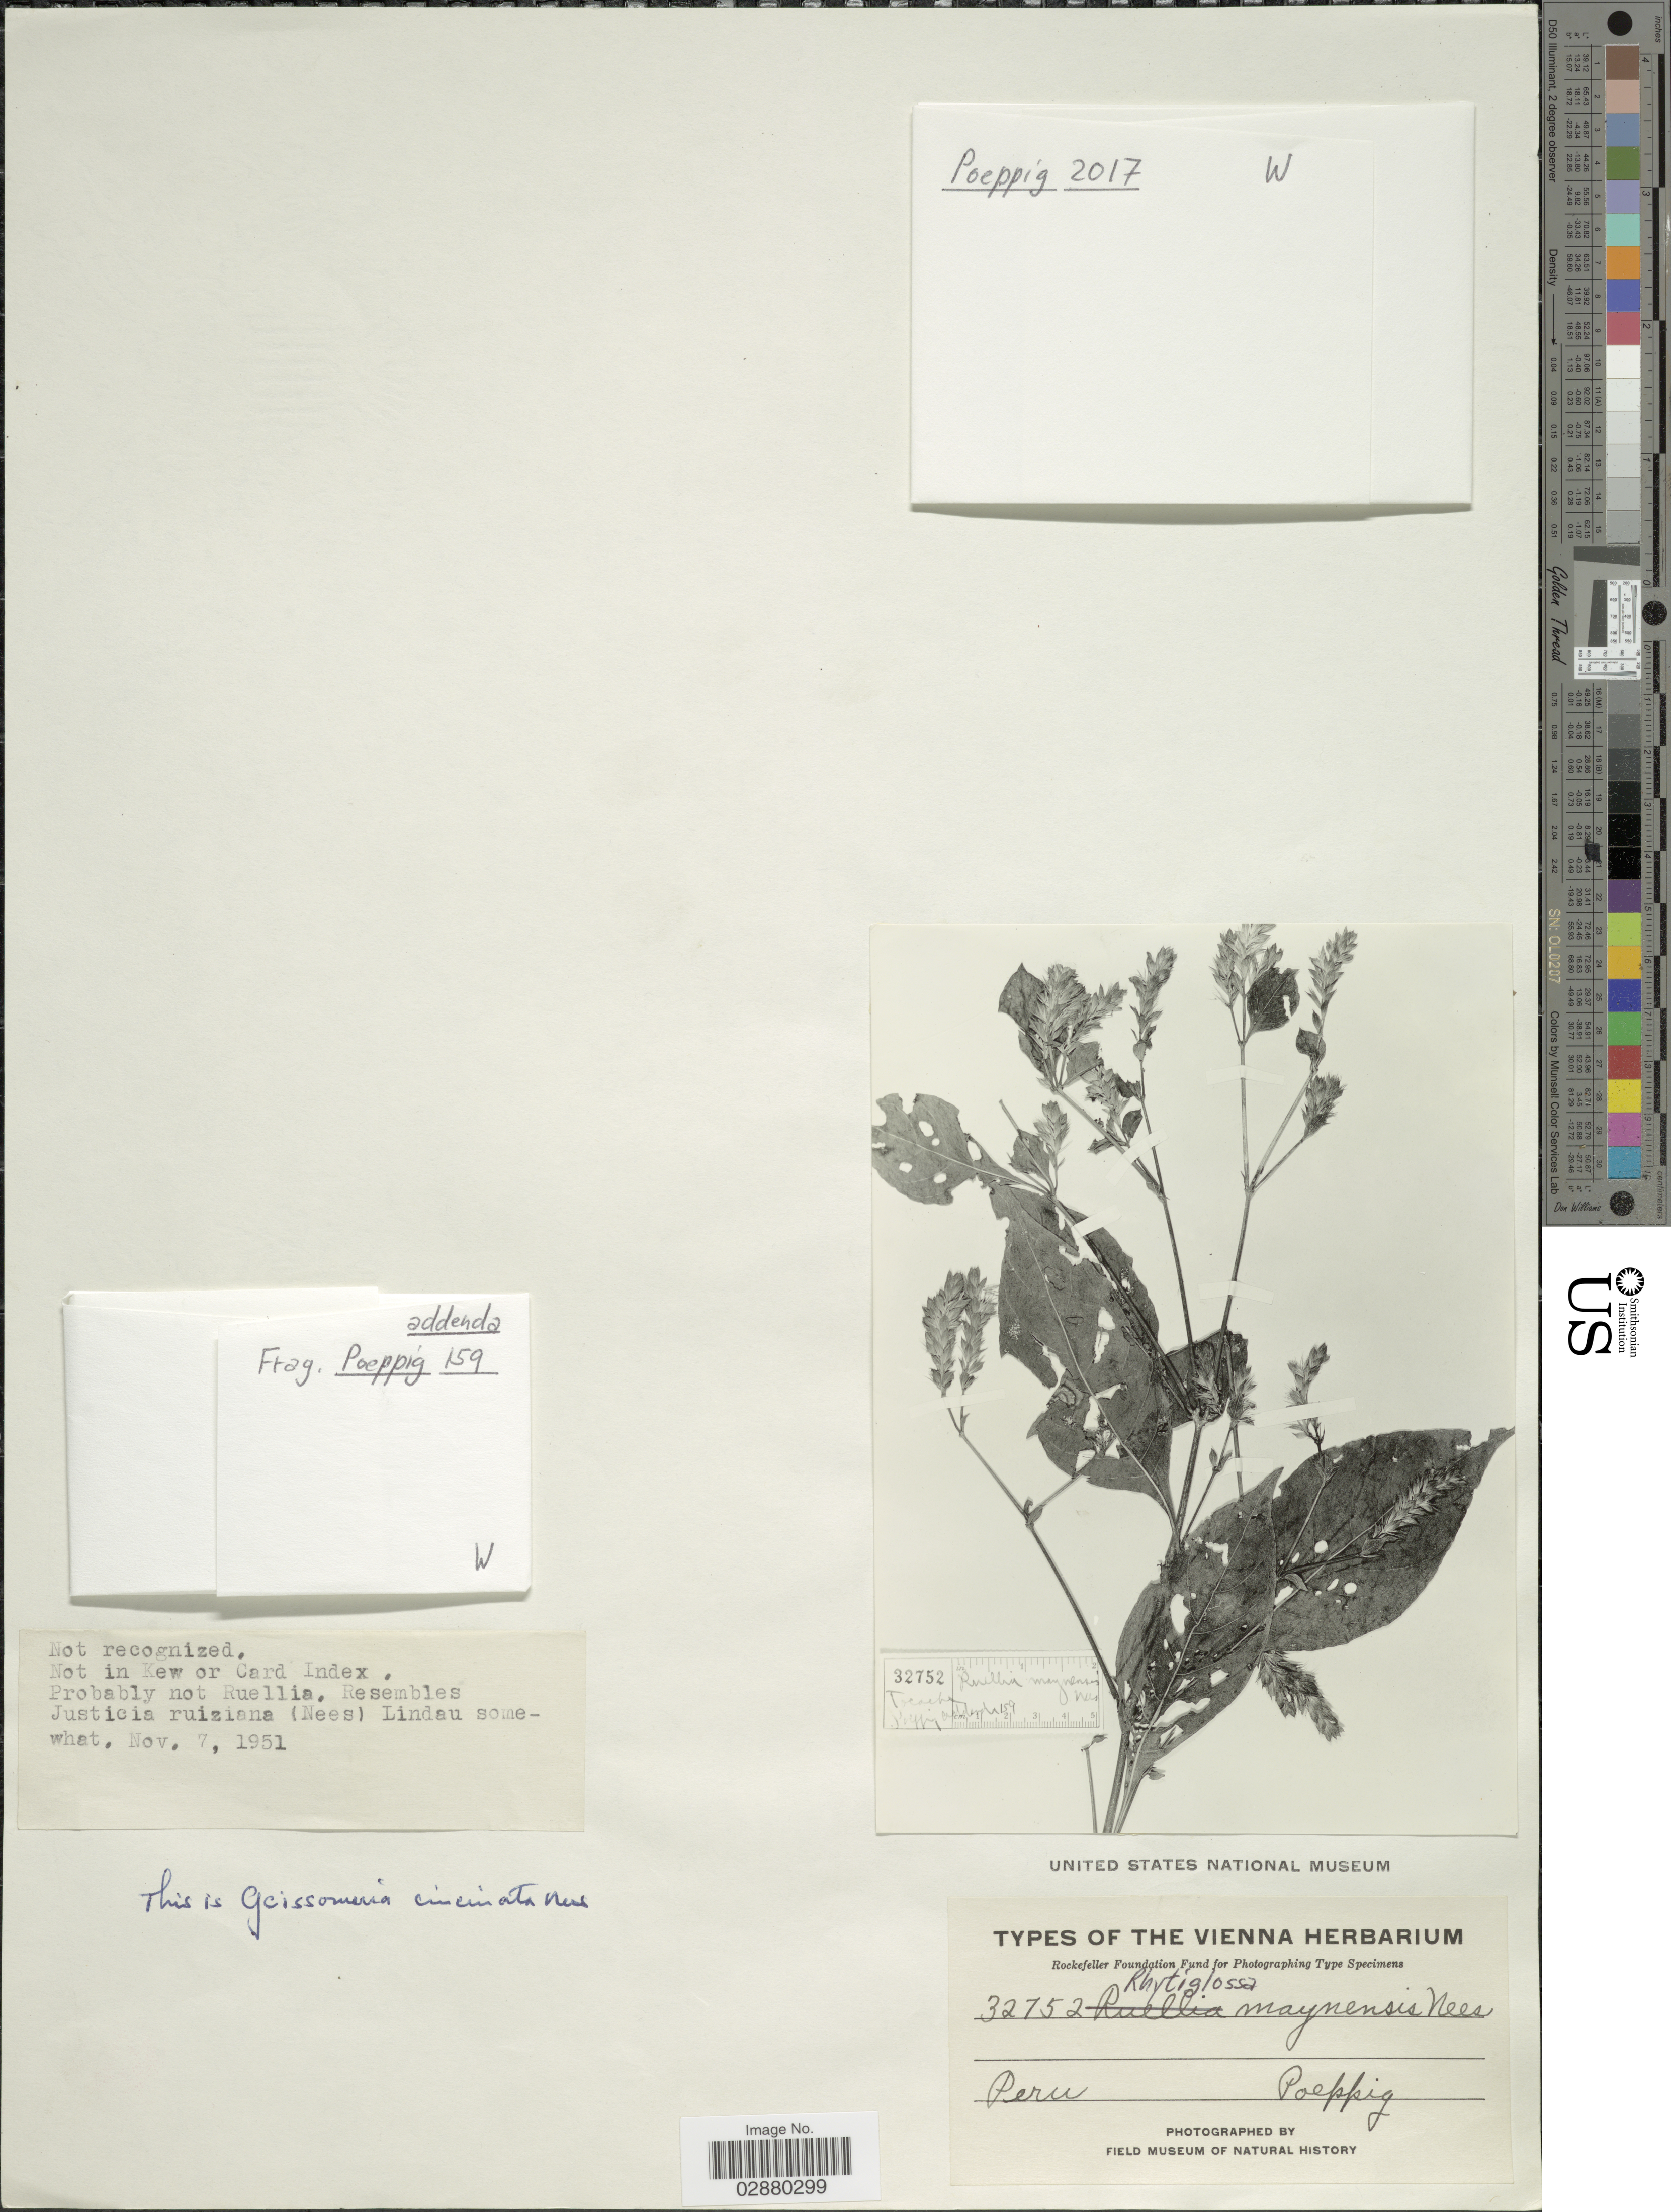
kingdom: Plantae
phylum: Tracheophyta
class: Magnoliopsida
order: Lamiales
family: Acanthaceae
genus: Justicia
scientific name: Justicia radicans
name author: Vahl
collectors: Poeppig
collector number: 2017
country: Peru